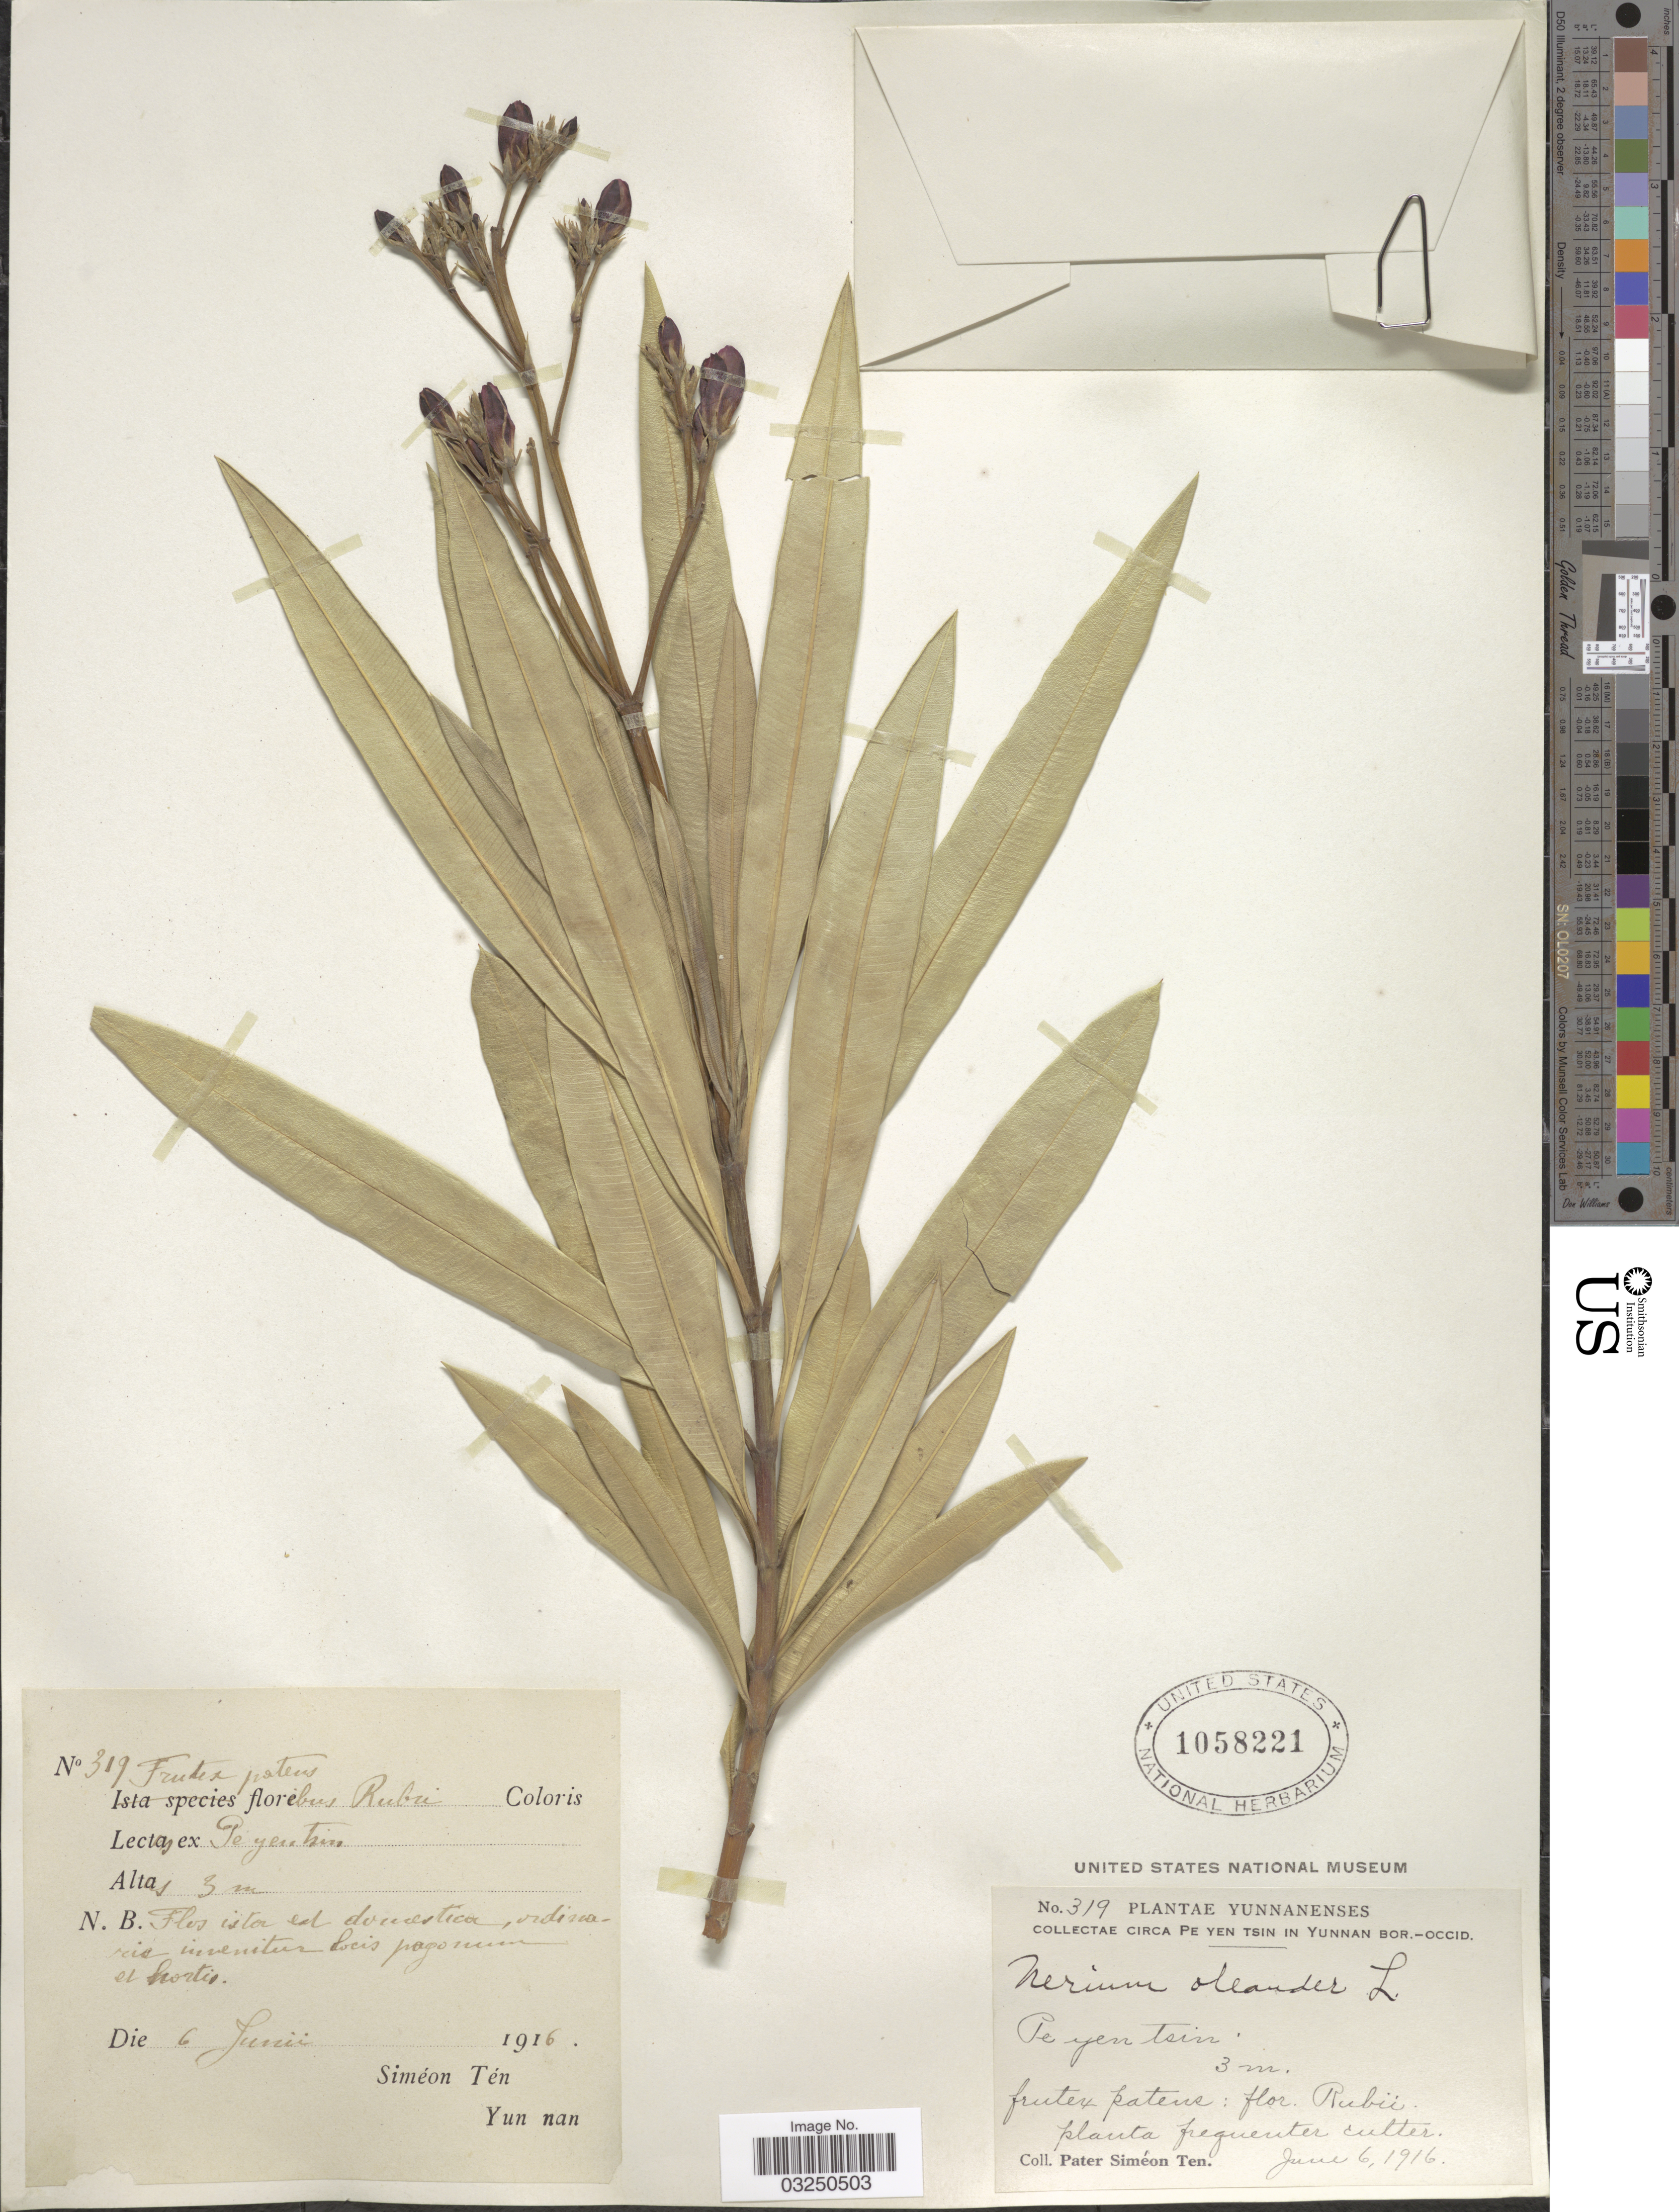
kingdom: Plantae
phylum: Tracheophyta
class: Magnoliopsida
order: Gentianales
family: Apocynaceae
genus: Nerium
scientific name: Nerium oleander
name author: L.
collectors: P. S. Ten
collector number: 319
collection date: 1916-06-06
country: China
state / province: Yunnan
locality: Circa Pe Yen Tsin in Yunnan bor.-occid. Pe yen tsin.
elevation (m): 3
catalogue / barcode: US 1058221